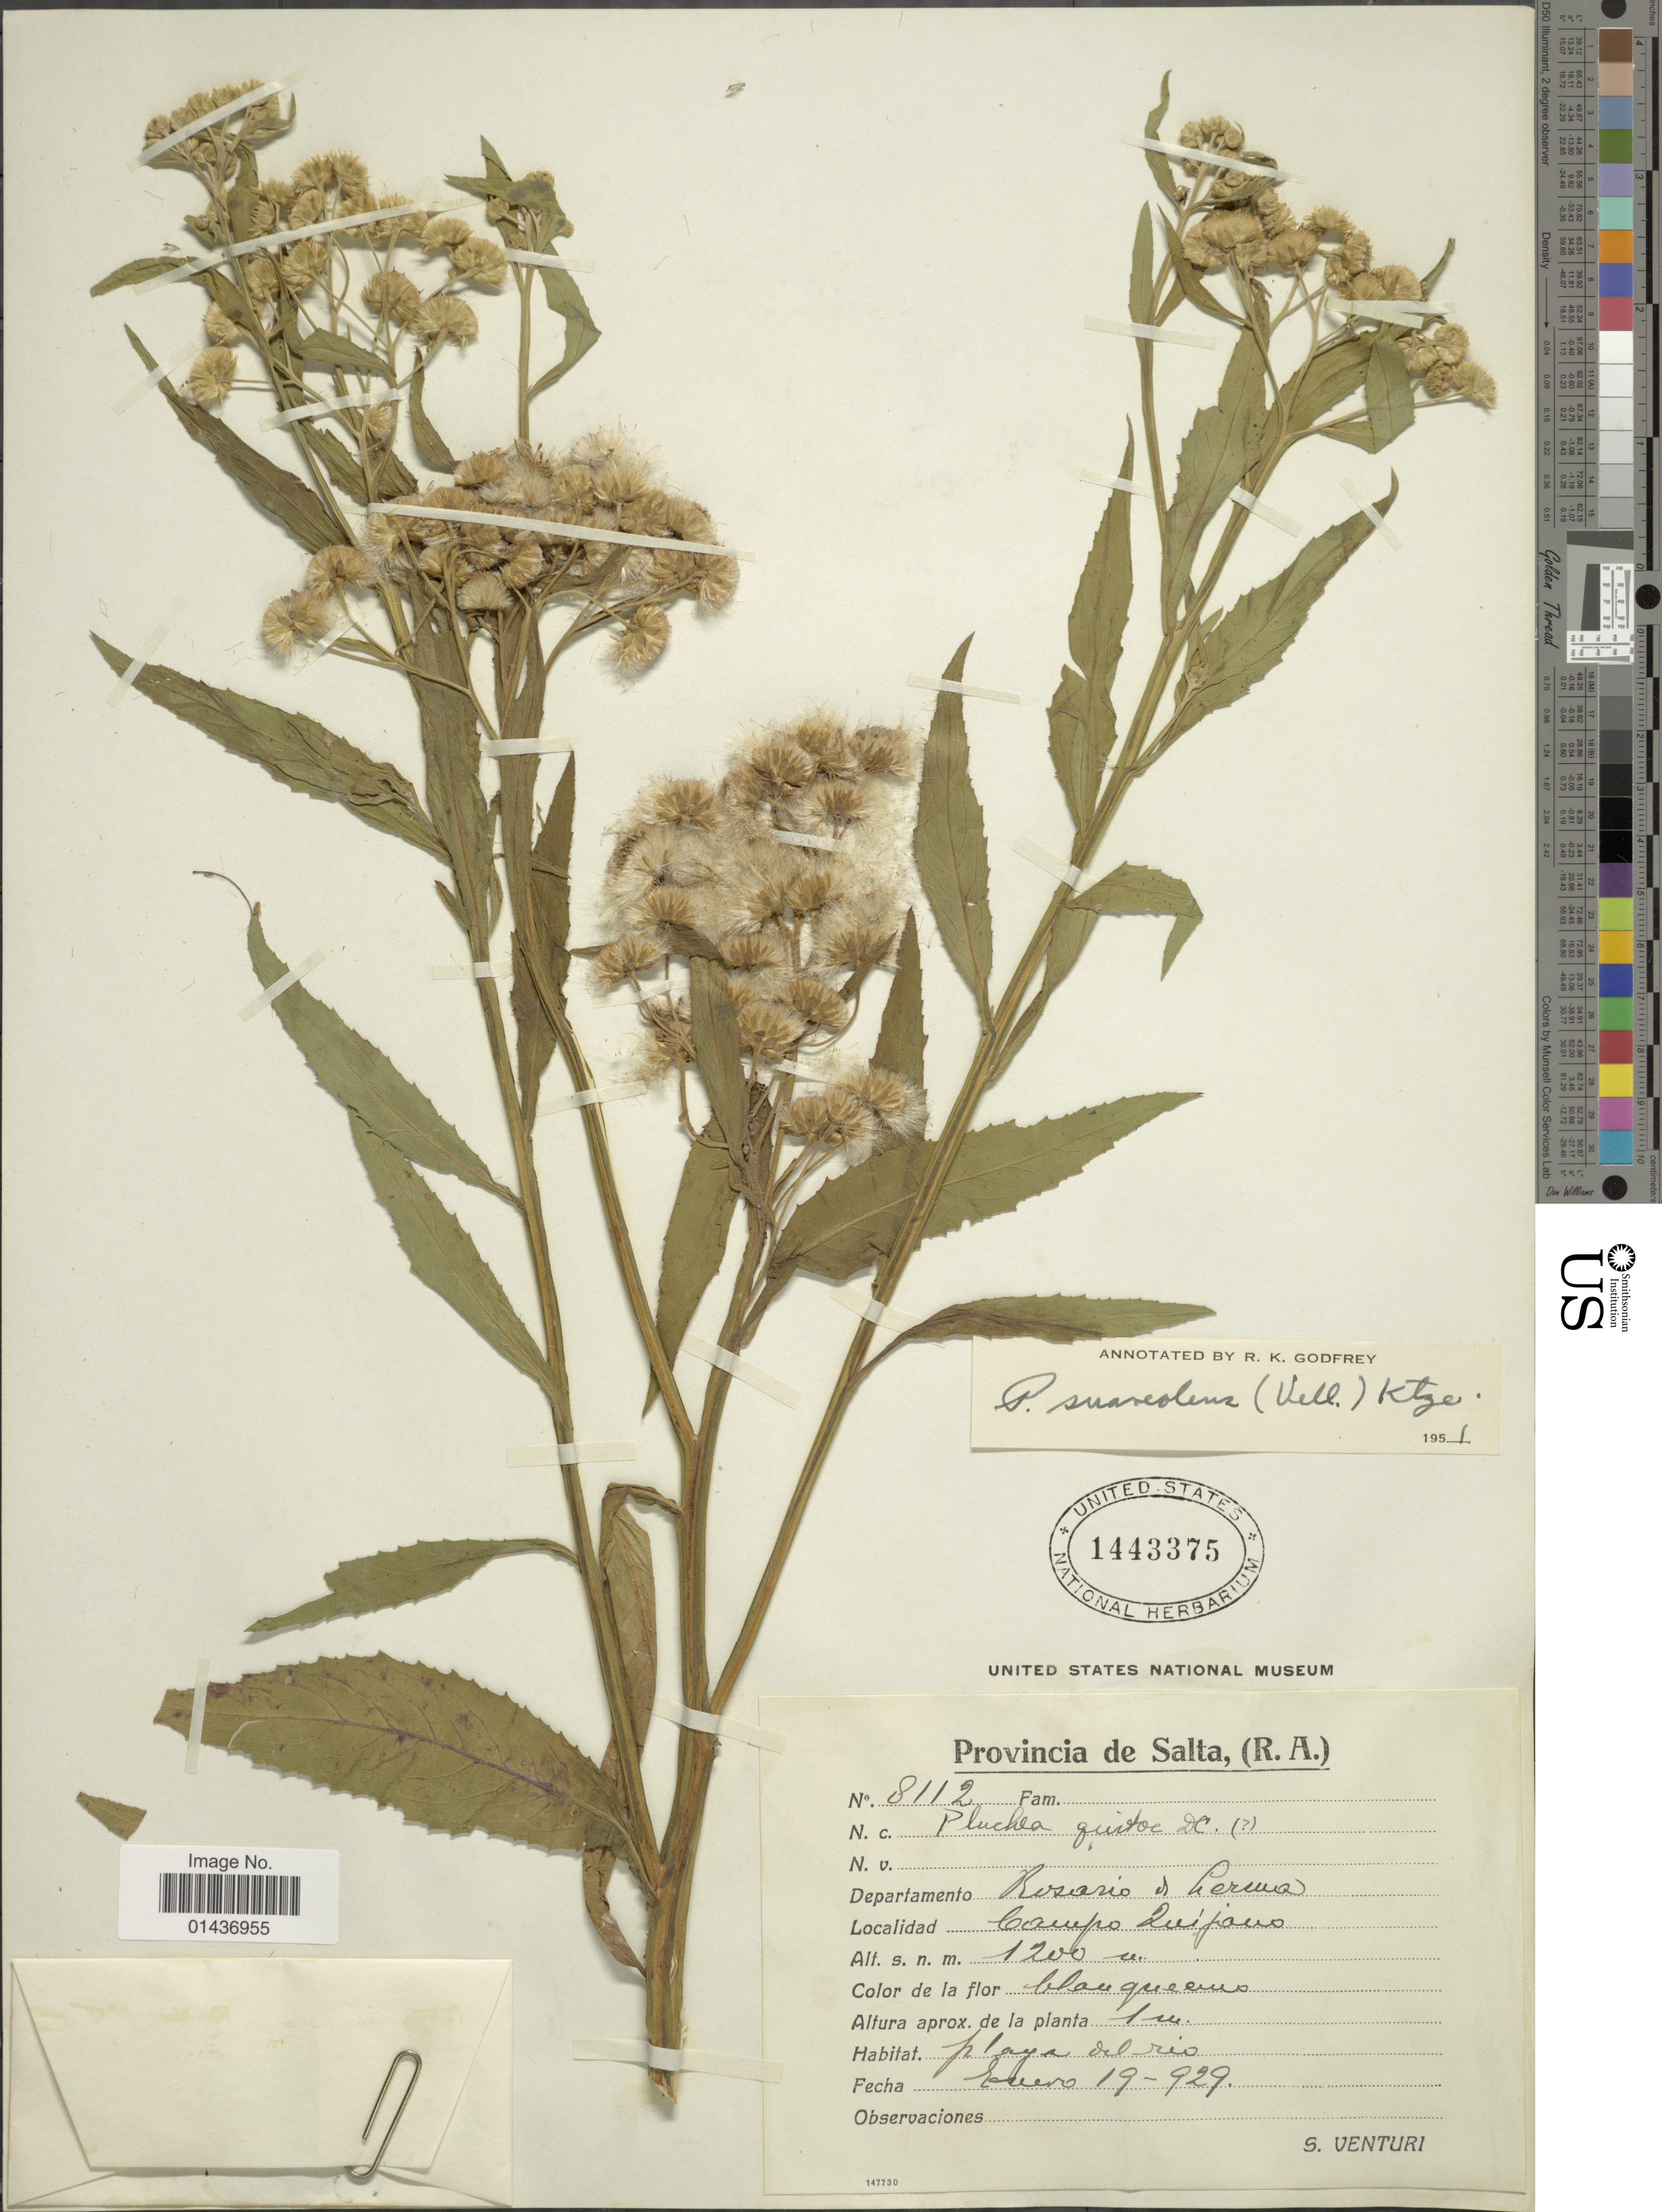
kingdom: Plantae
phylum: Tracheophyta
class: Magnoliopsida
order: Asterales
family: Asteraceae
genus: Pluchea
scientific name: Pluchea suaveolens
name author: (Vell.) Kuntze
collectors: S. Venturi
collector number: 8112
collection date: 1929-01-29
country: Argentina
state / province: Salta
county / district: Rosario de Lerma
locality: Campo Quijano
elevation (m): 1200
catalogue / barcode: US 1443375